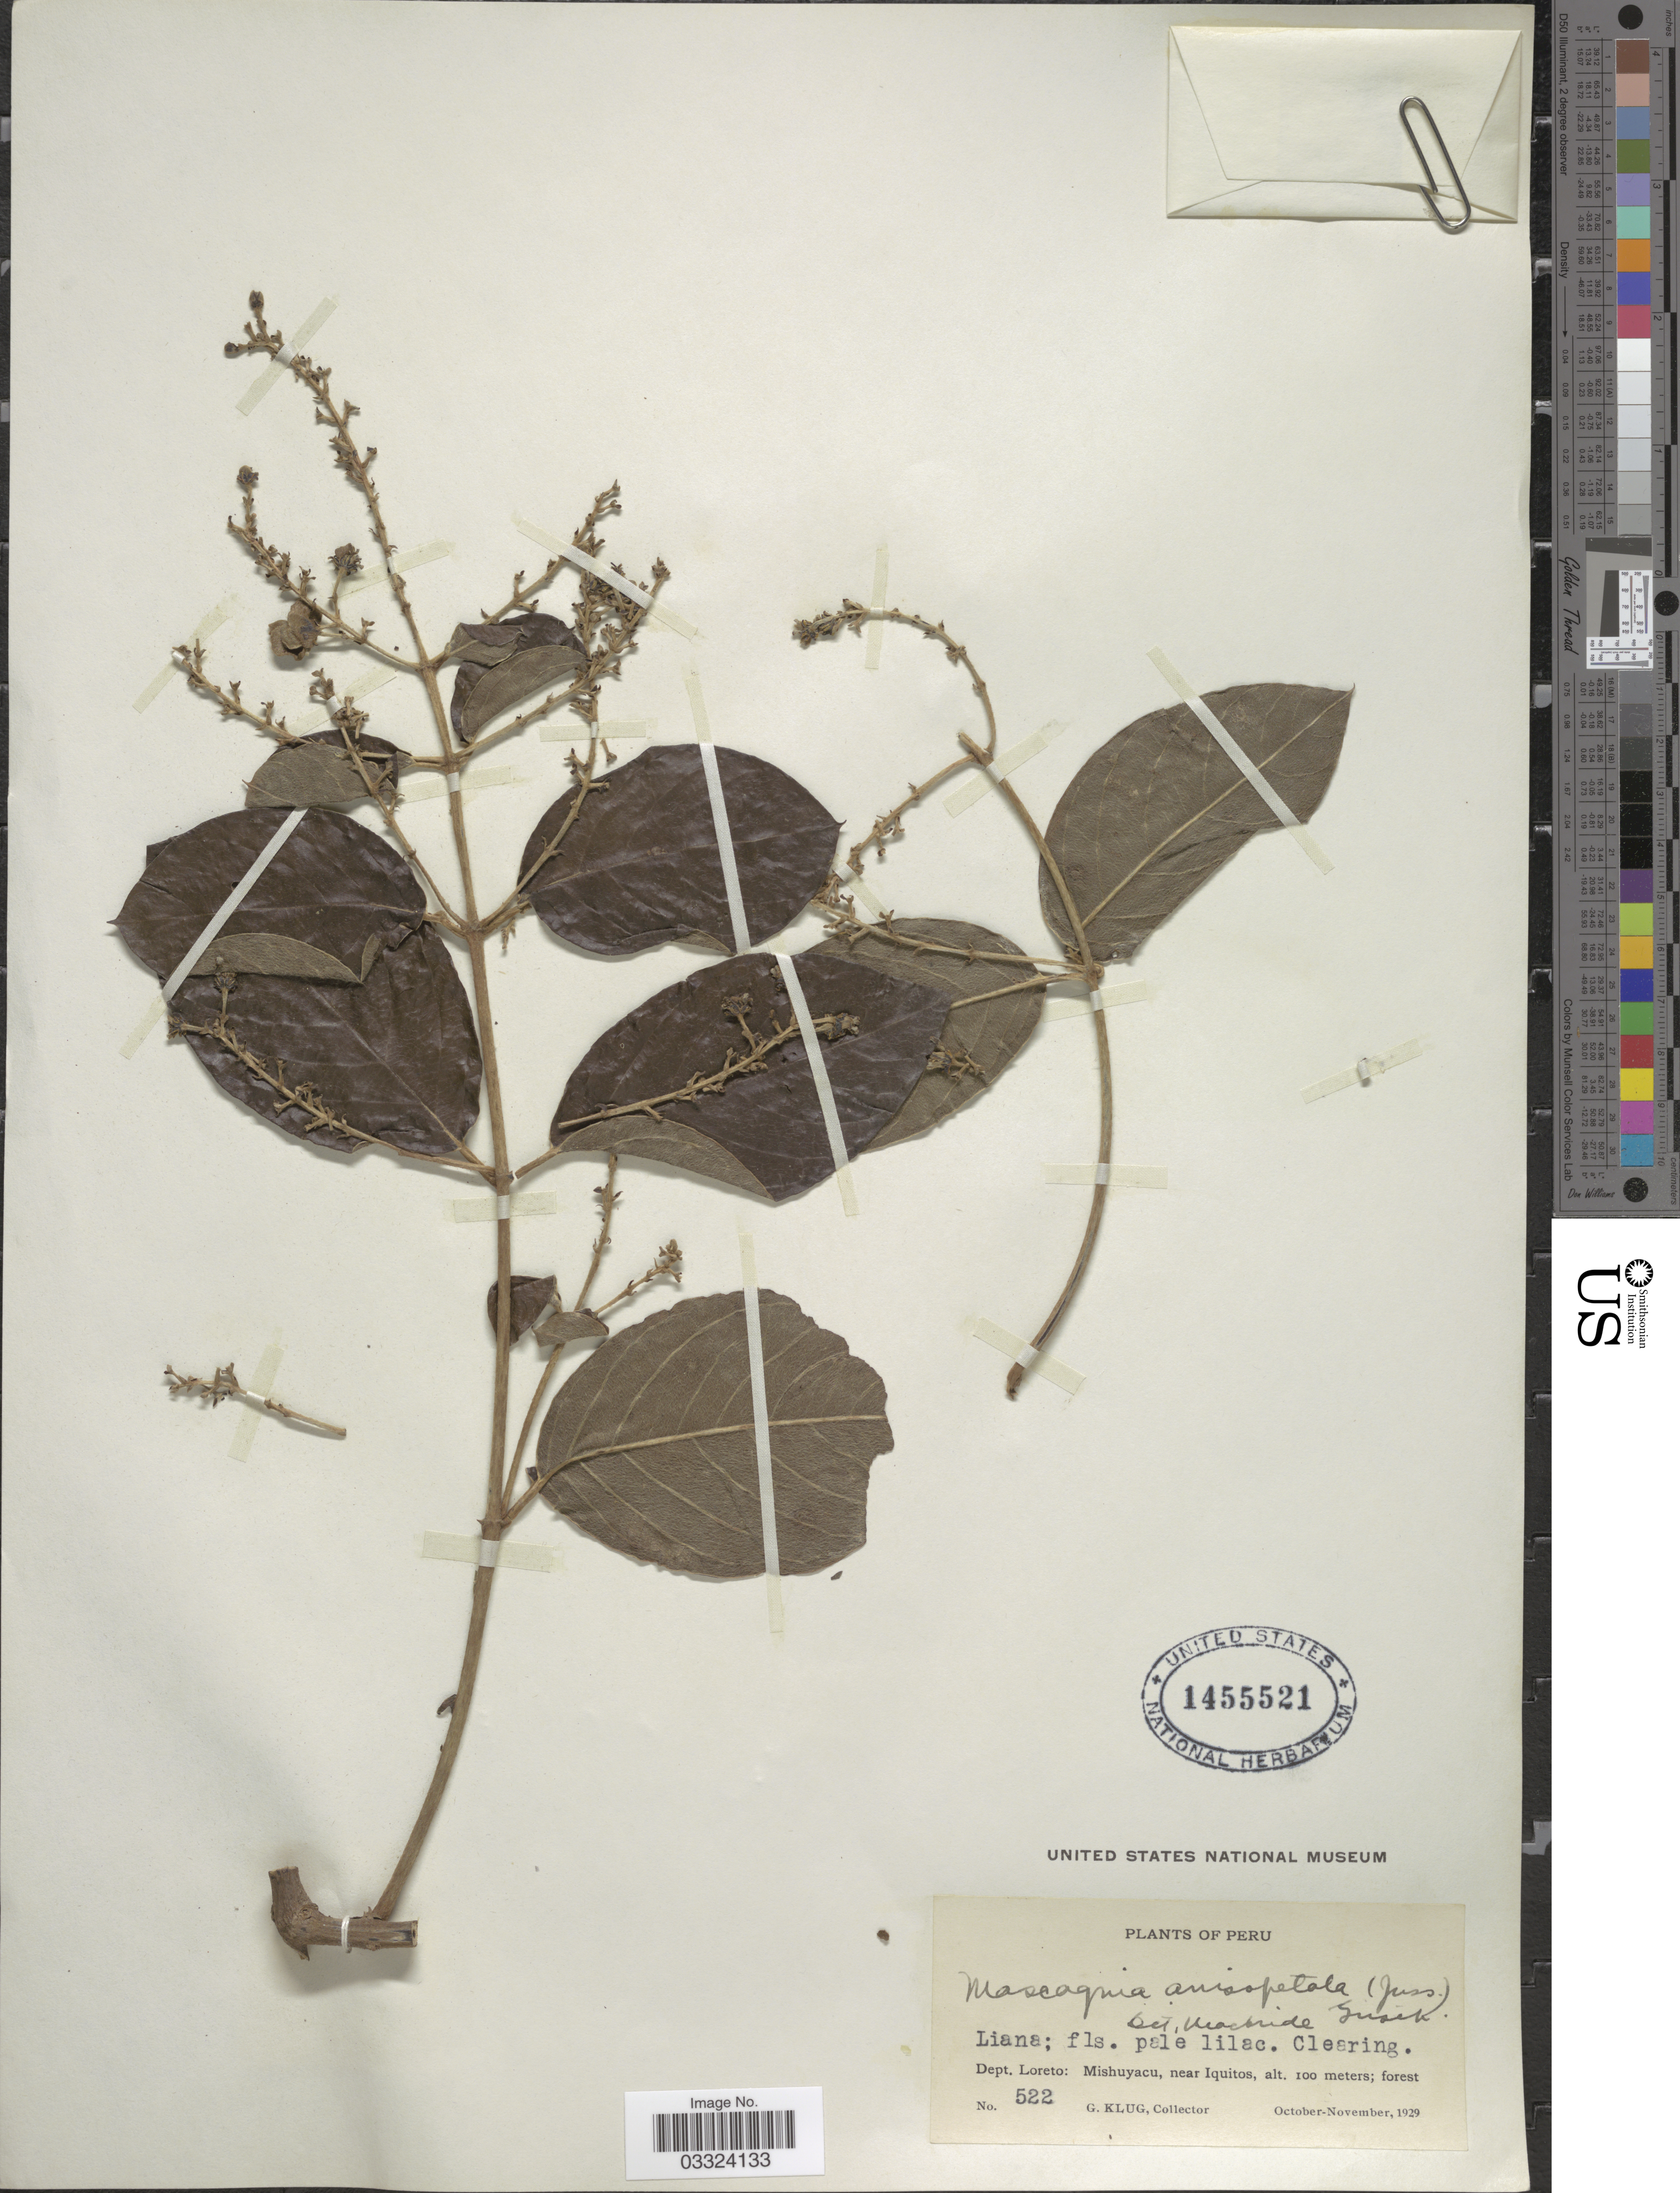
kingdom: Plantae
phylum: Tracheophyta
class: Magnoliopsida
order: Malpighiales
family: Malpighiaceae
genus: Alicia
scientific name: Alicia anisopetala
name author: (A. Juss.) W.R. Anderson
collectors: G. Klug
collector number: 522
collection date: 1929-10/1929-11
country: Peru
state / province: Loreto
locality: Dept. Loreto: Mishuyacu, near Iquitos.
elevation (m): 100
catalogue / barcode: US 1455521